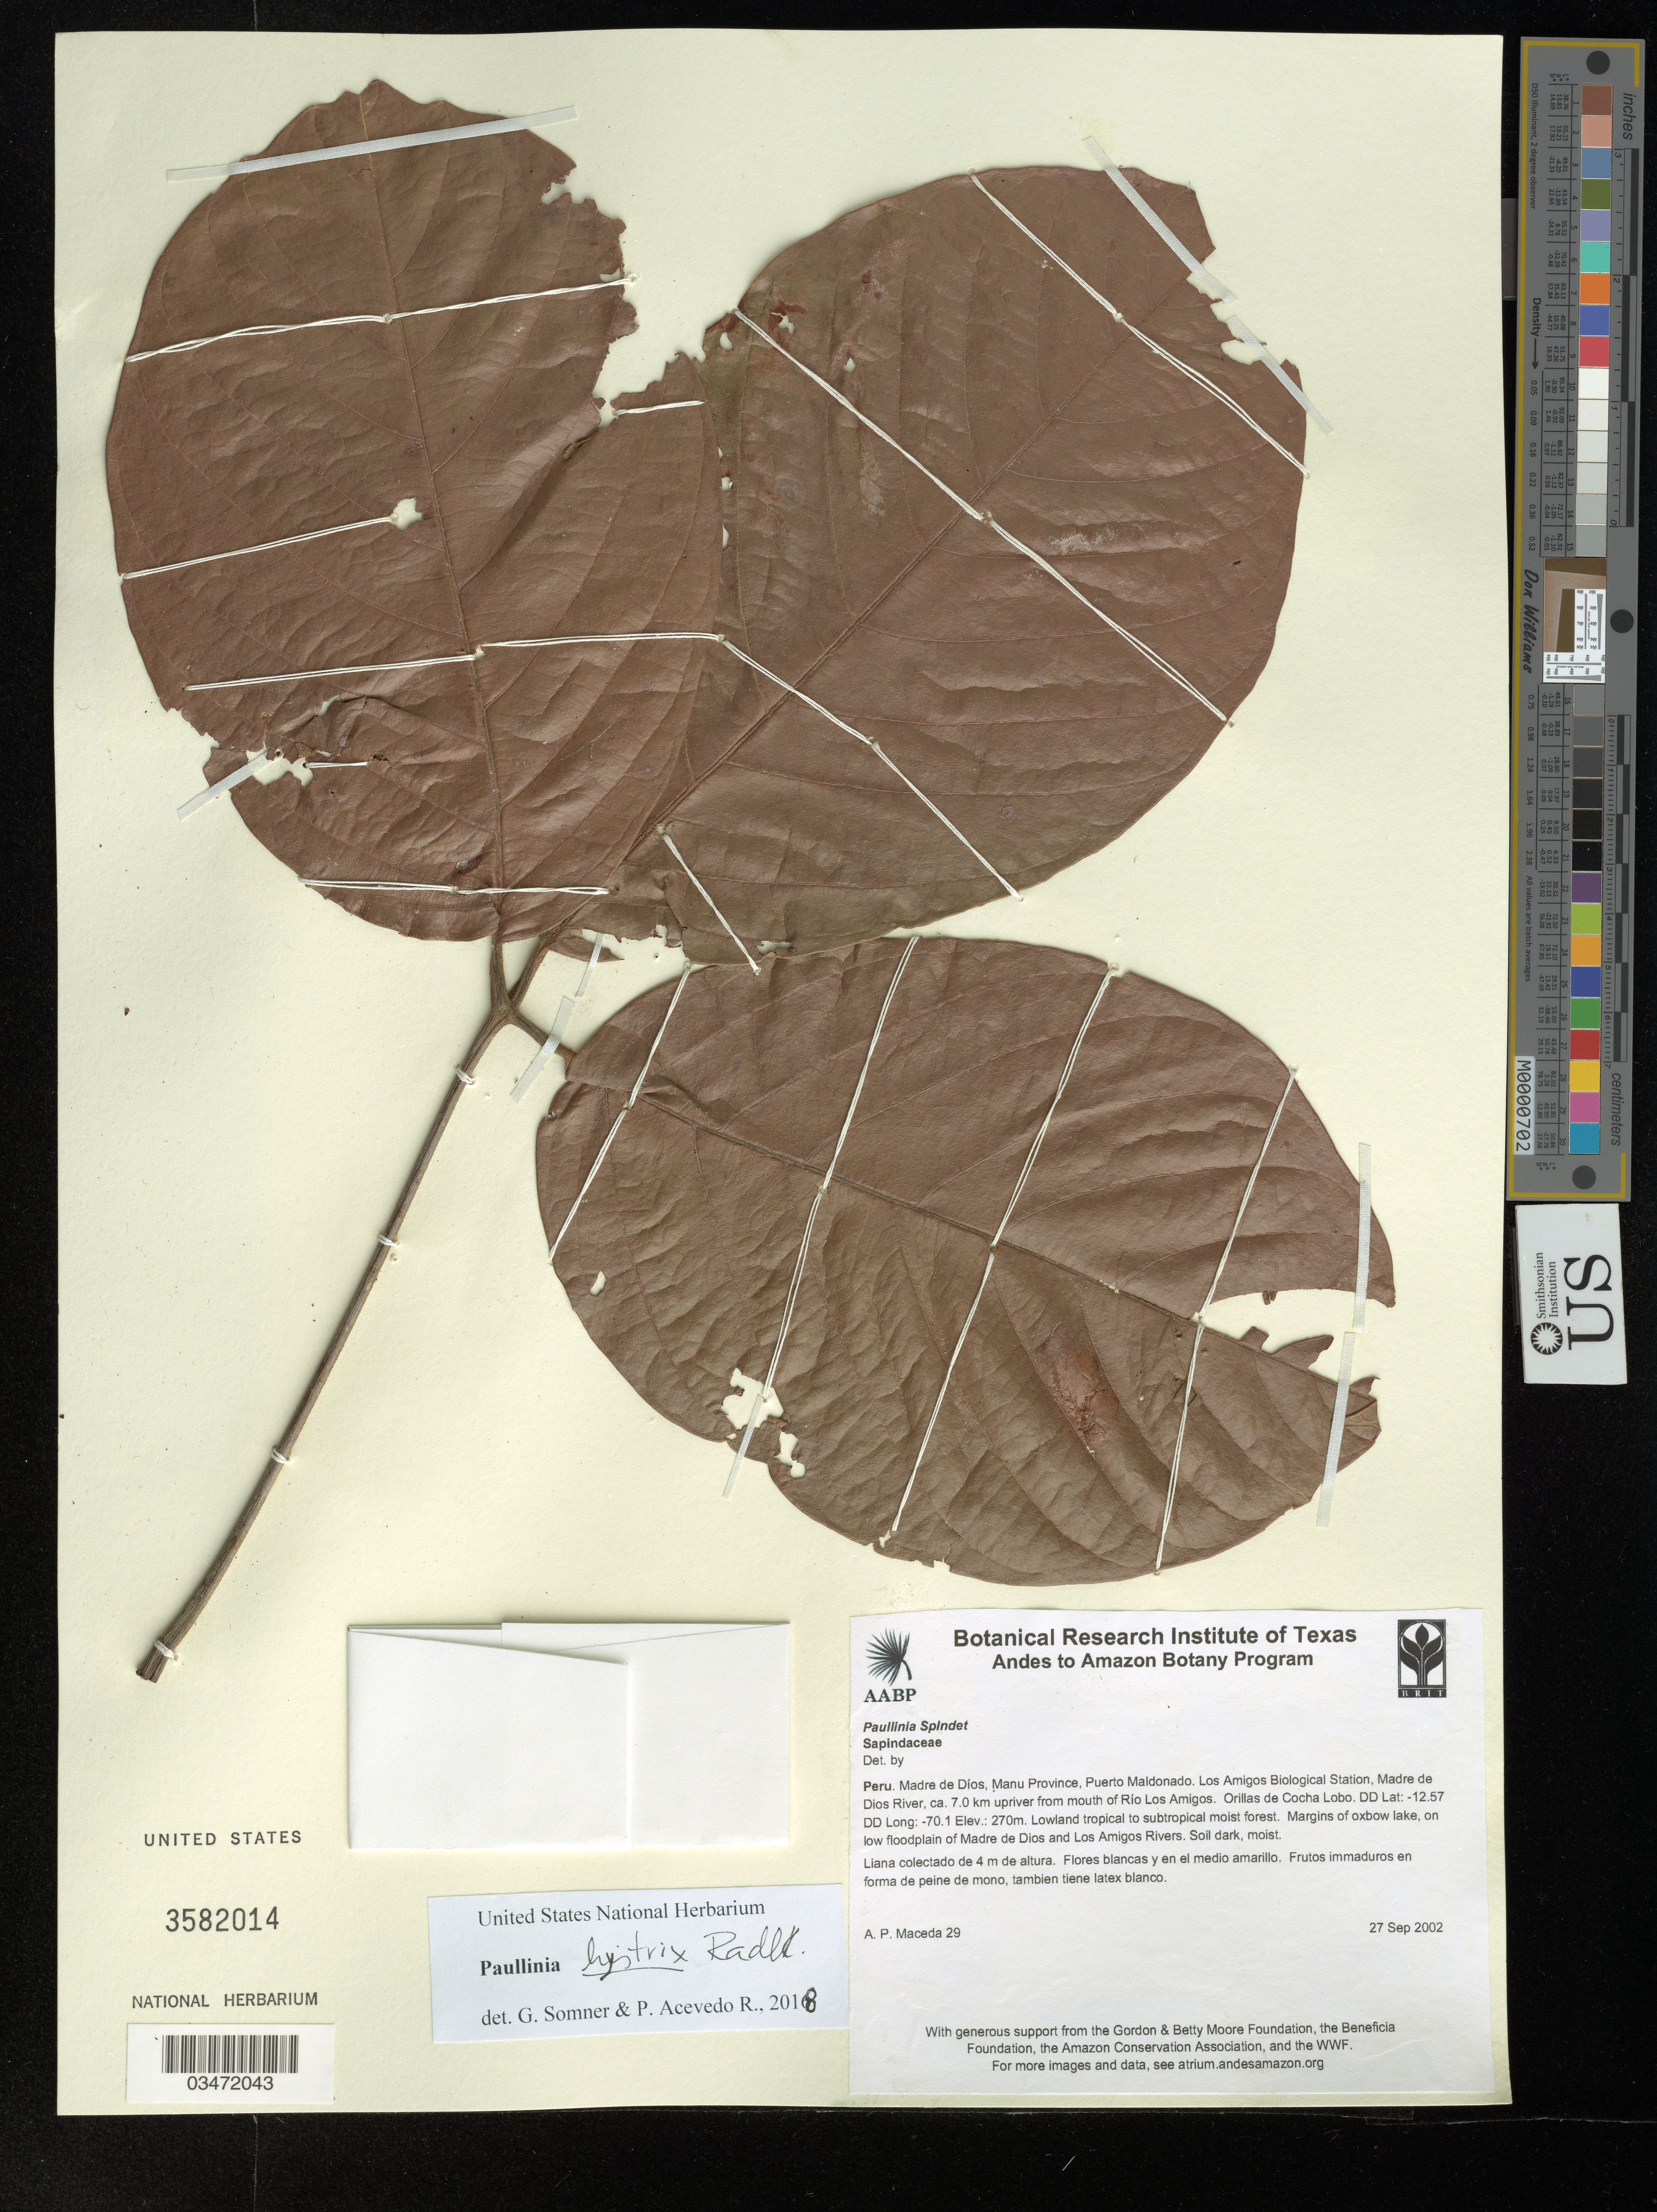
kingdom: Plantae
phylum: Tracheophyta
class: Magnoliopsida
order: Sapindales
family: Sapindaceae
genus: Paullinia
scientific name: Paullinia hystrix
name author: Radlk.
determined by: Acevedo-Rodríguez, P.; Somner, G. V.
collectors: A. Maceda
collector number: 29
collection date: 2002-09-27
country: Peru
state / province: Madre de Dios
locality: Manu Province, Puerto Maldonado. Los Amigos Biological Station, Madre de Dios River, ca. 7.0 km upriver from mouth of Río Los Amigos. Orillas de Cocha Lobo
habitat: Lowland tropical to subtropical moist forest. Margins of oxbow lake, on low floodplain of rivers. Soil dark, moist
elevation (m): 270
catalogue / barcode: US 3582014